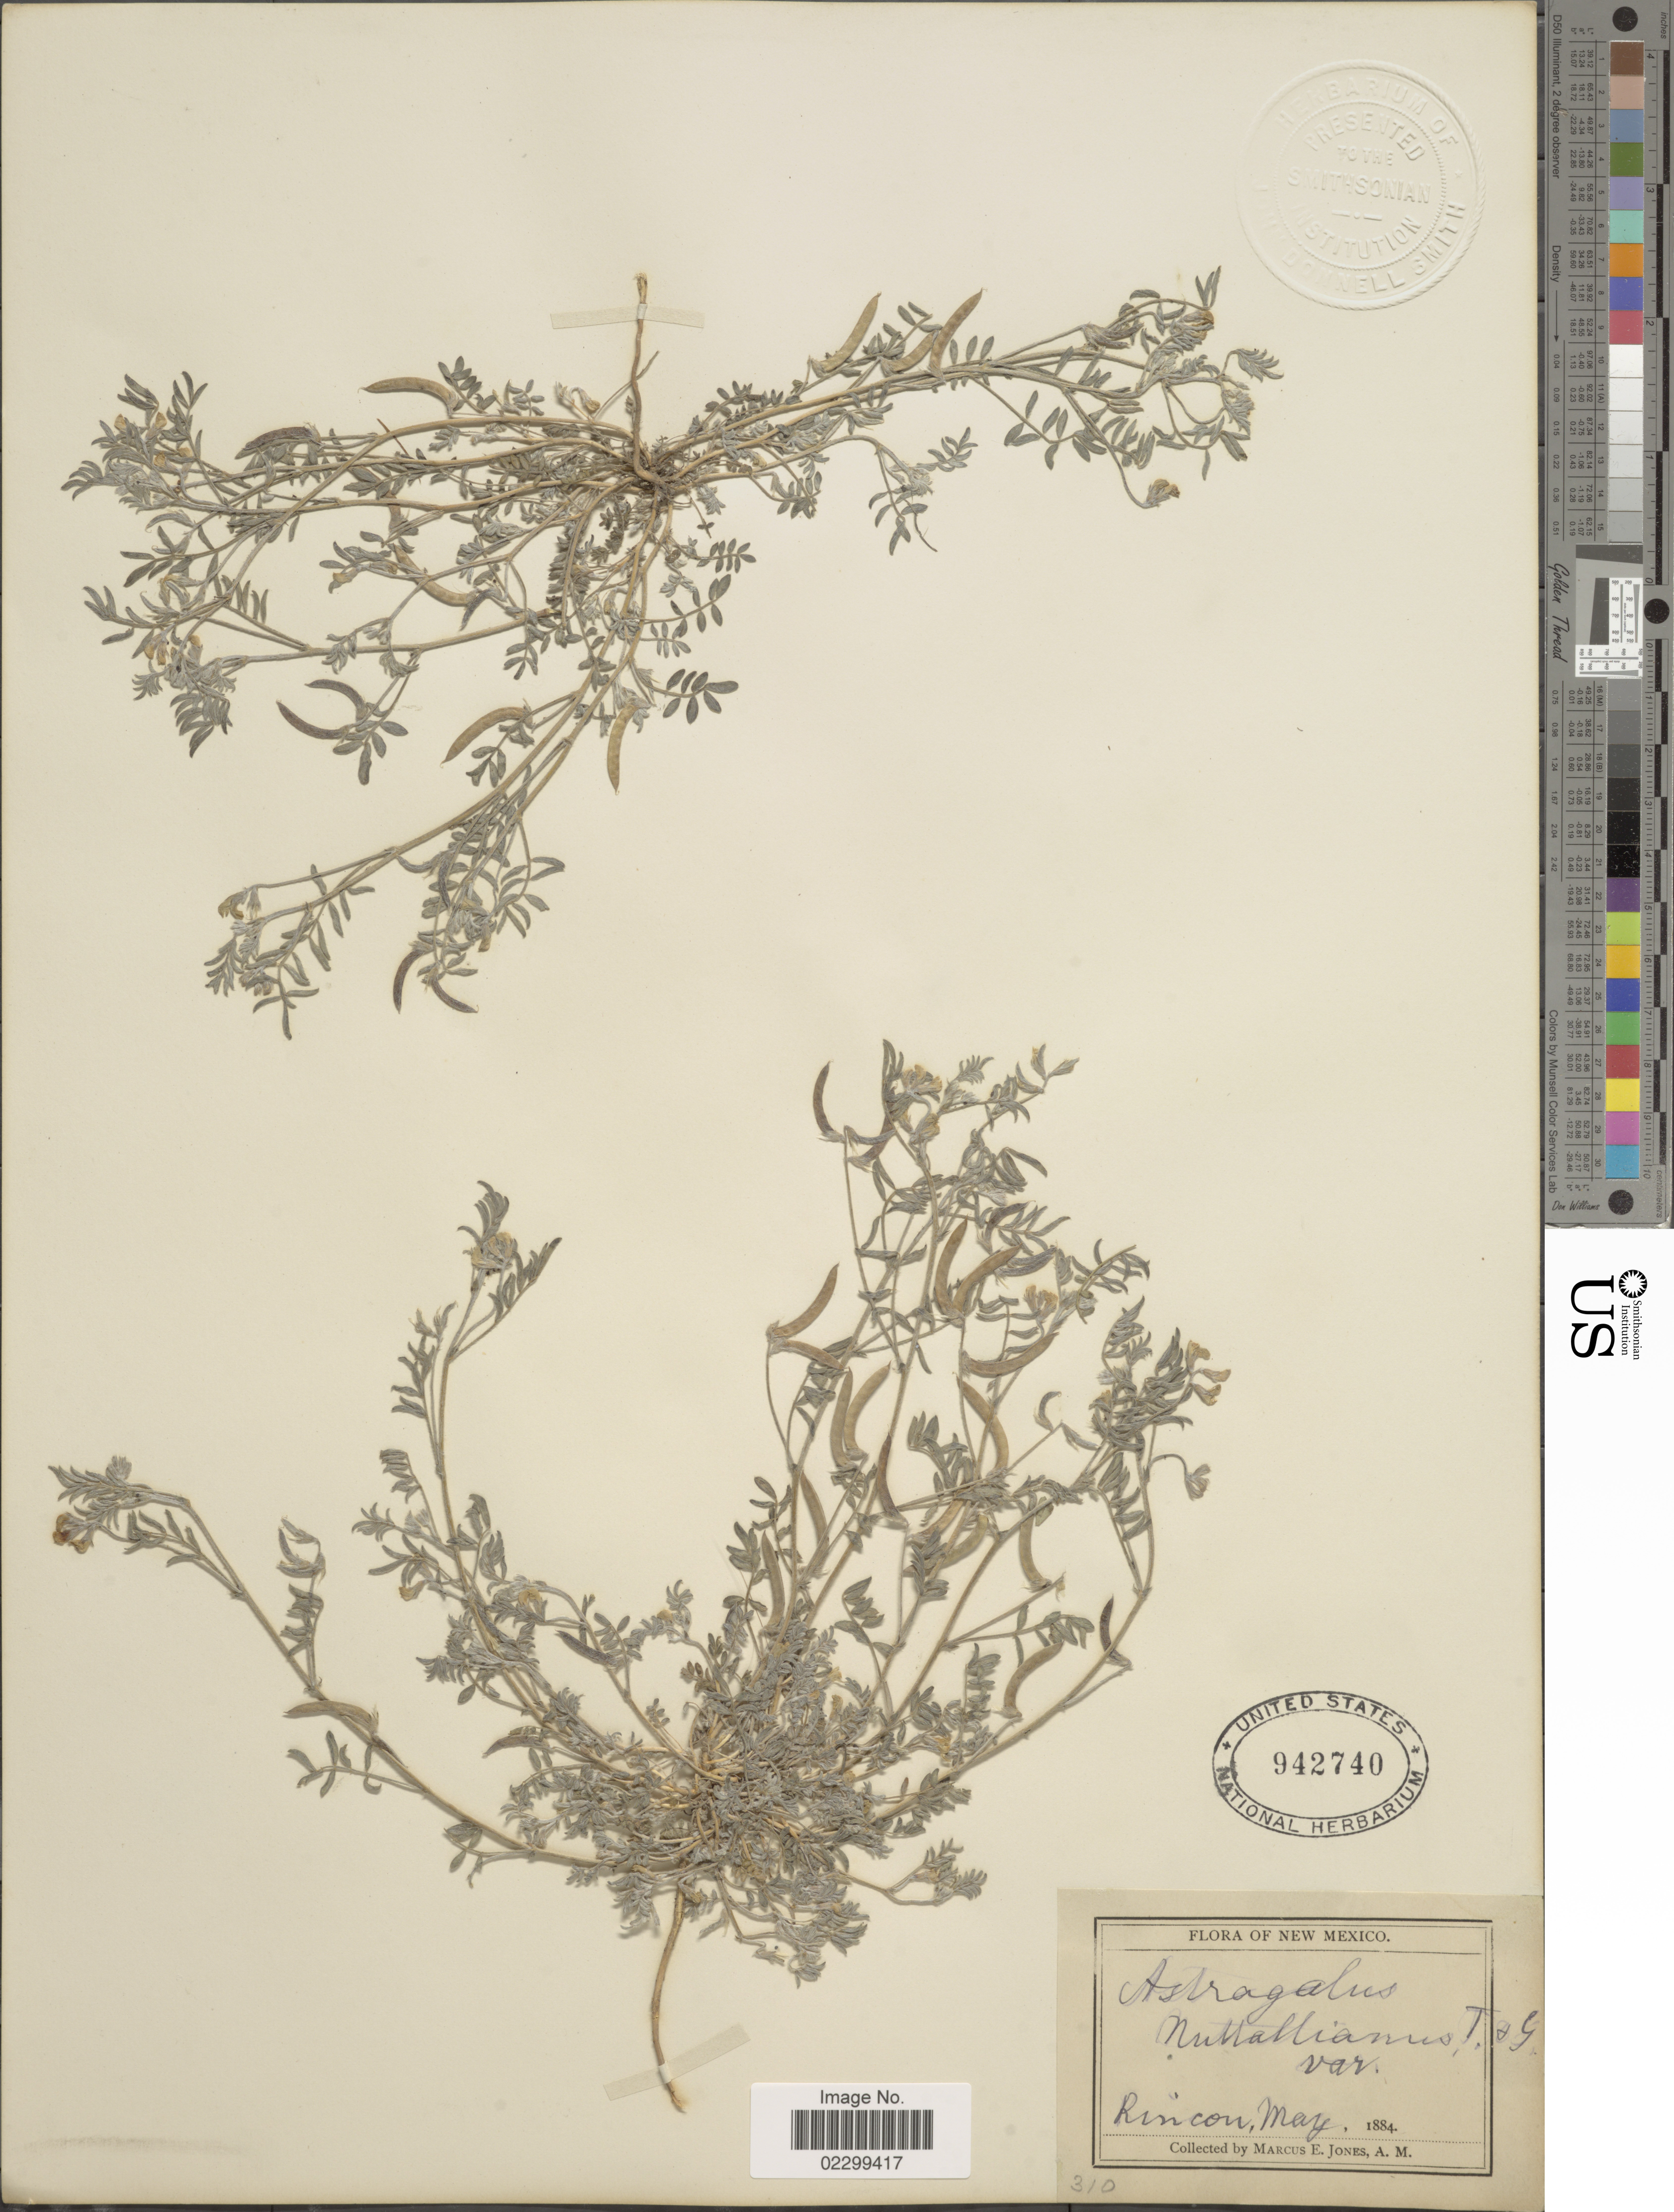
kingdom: Plantae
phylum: Tracheophyta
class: Magnoliopsida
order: Fabales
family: Fabaceae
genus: Astragalus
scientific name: Astragalus nuttallianus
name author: DC.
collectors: M. E. Jones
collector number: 310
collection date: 1884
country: United States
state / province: New Mexico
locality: Rincon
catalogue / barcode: US 942740